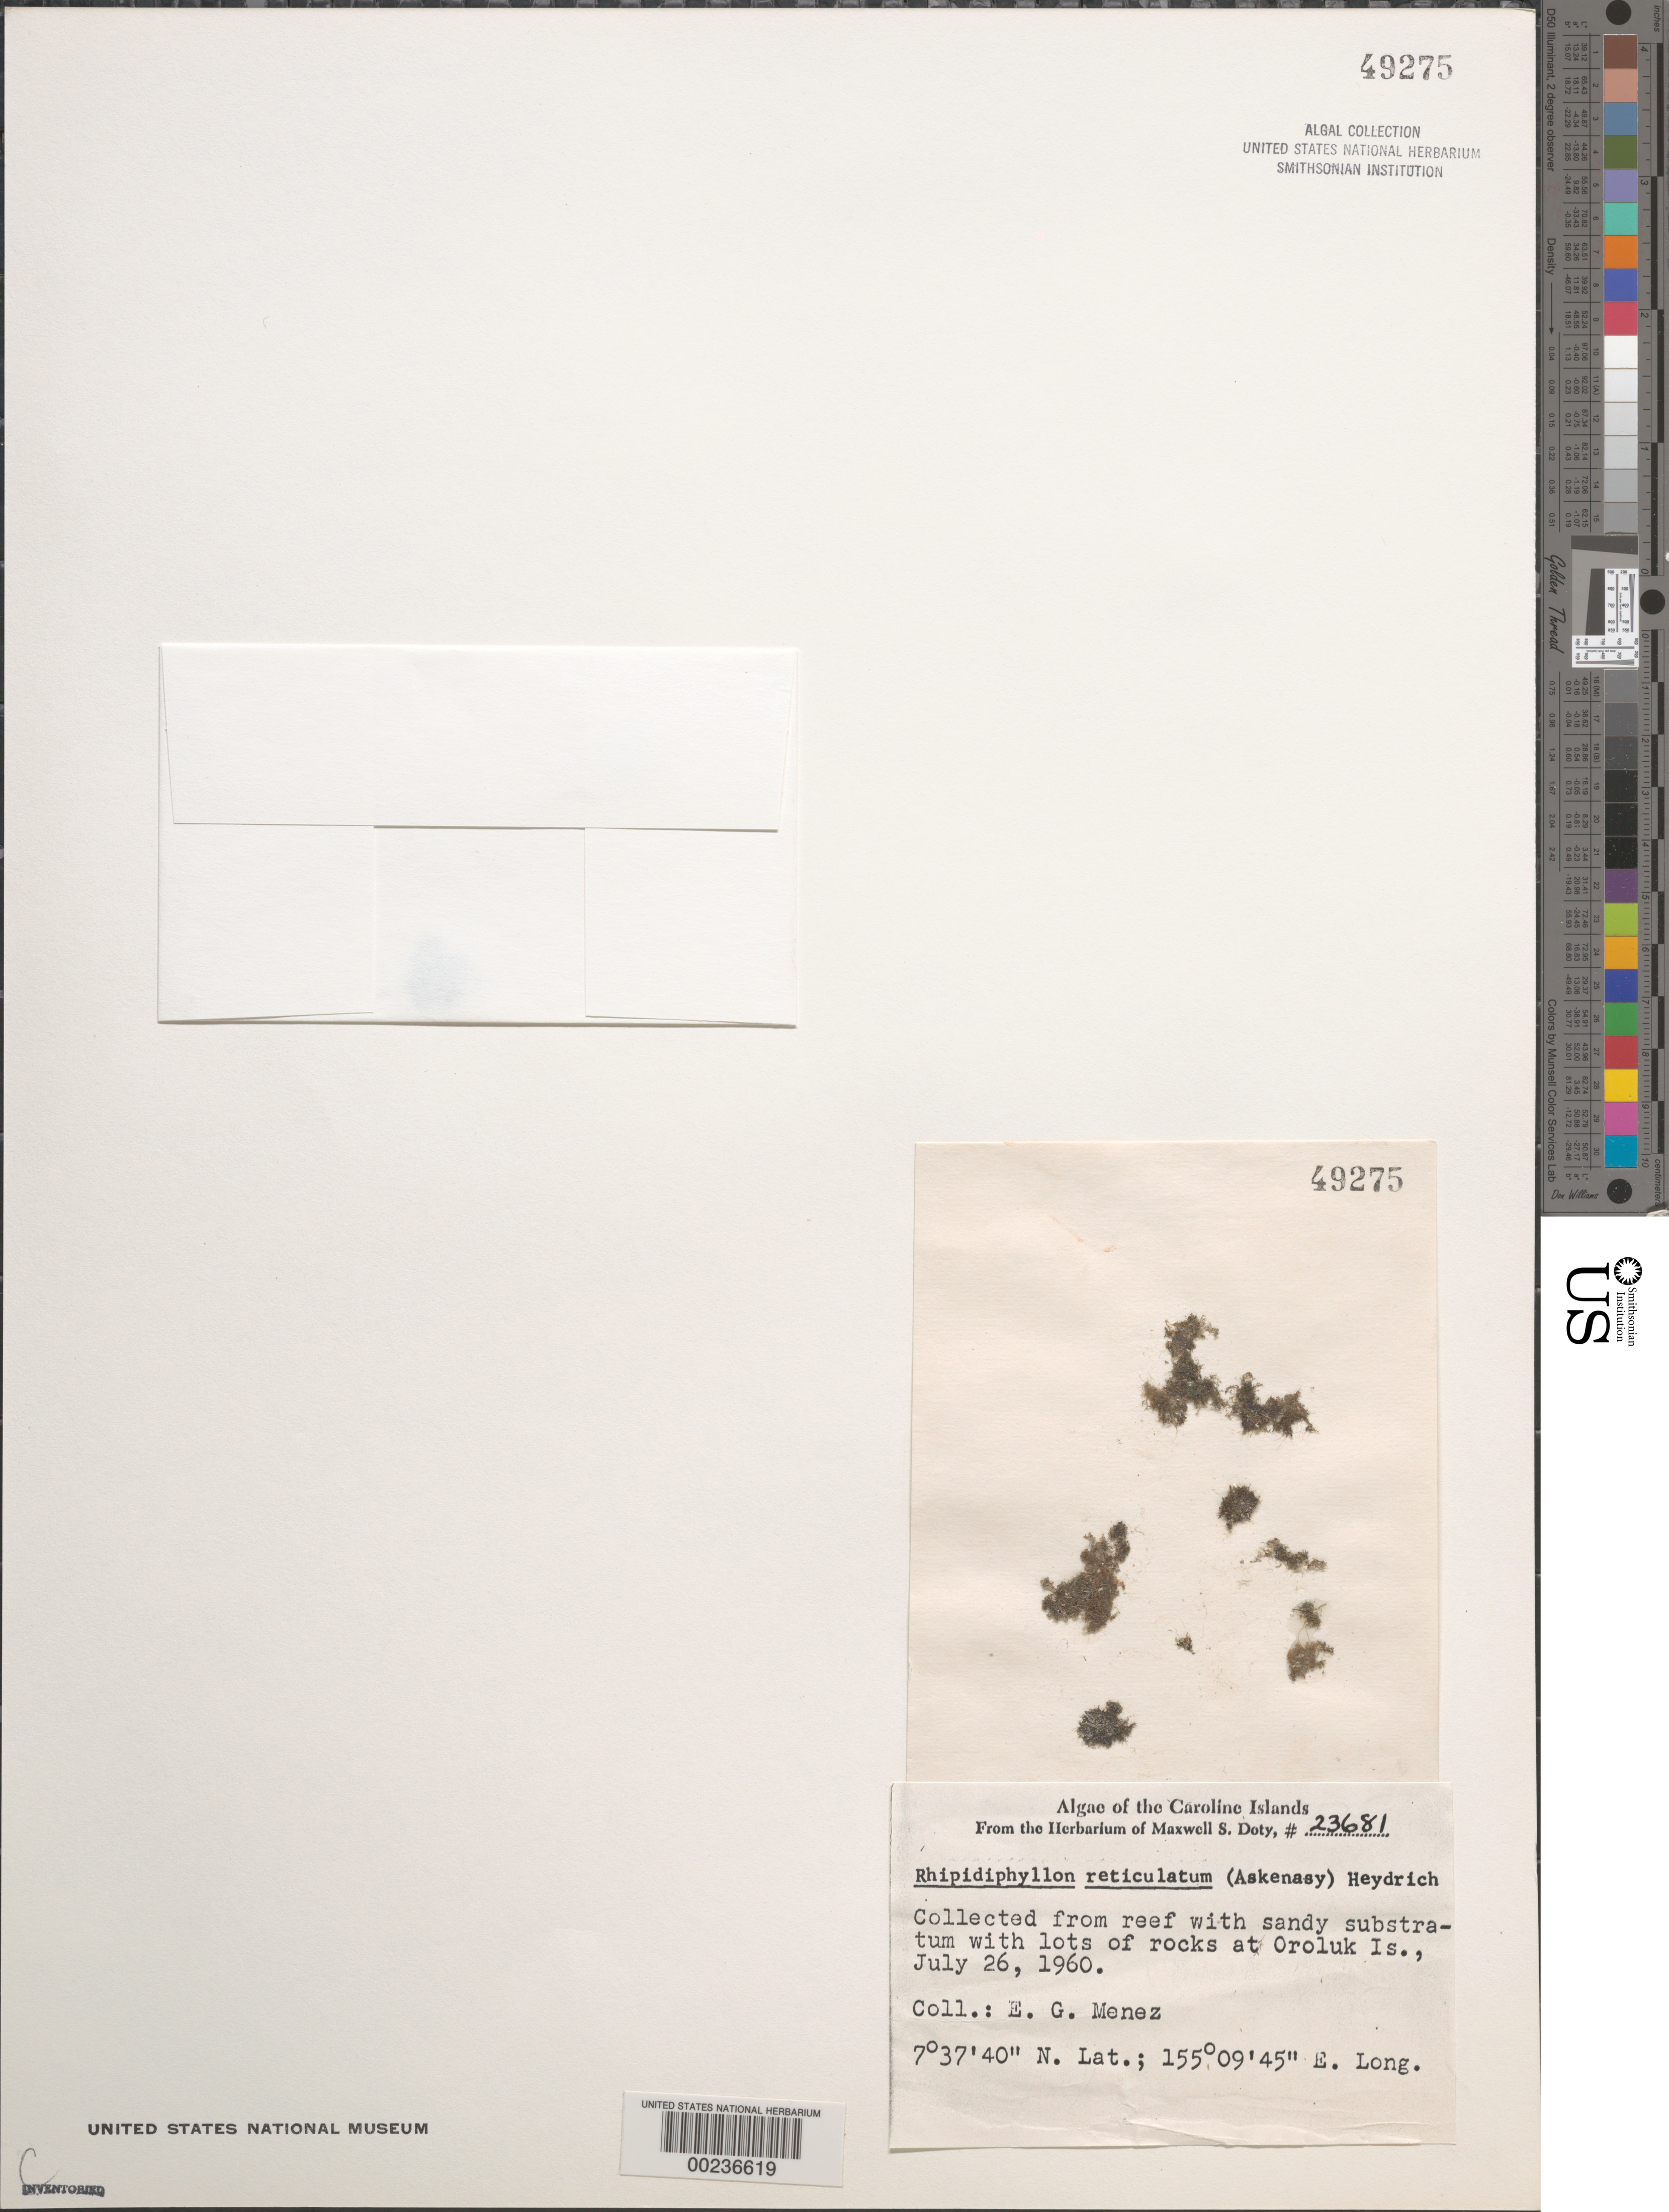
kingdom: Plantae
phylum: Chlorophyta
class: Ulvophyceae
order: Cladophorales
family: Anadyomenaceae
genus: Anadyomene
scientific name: Anadyomene reticulata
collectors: Meñez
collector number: MSD 23681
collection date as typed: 26 Jul 1960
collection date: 1960-07-26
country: Micronesia, Federated States of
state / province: Pohnpei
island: Oroluk Atoll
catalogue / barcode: US 49275